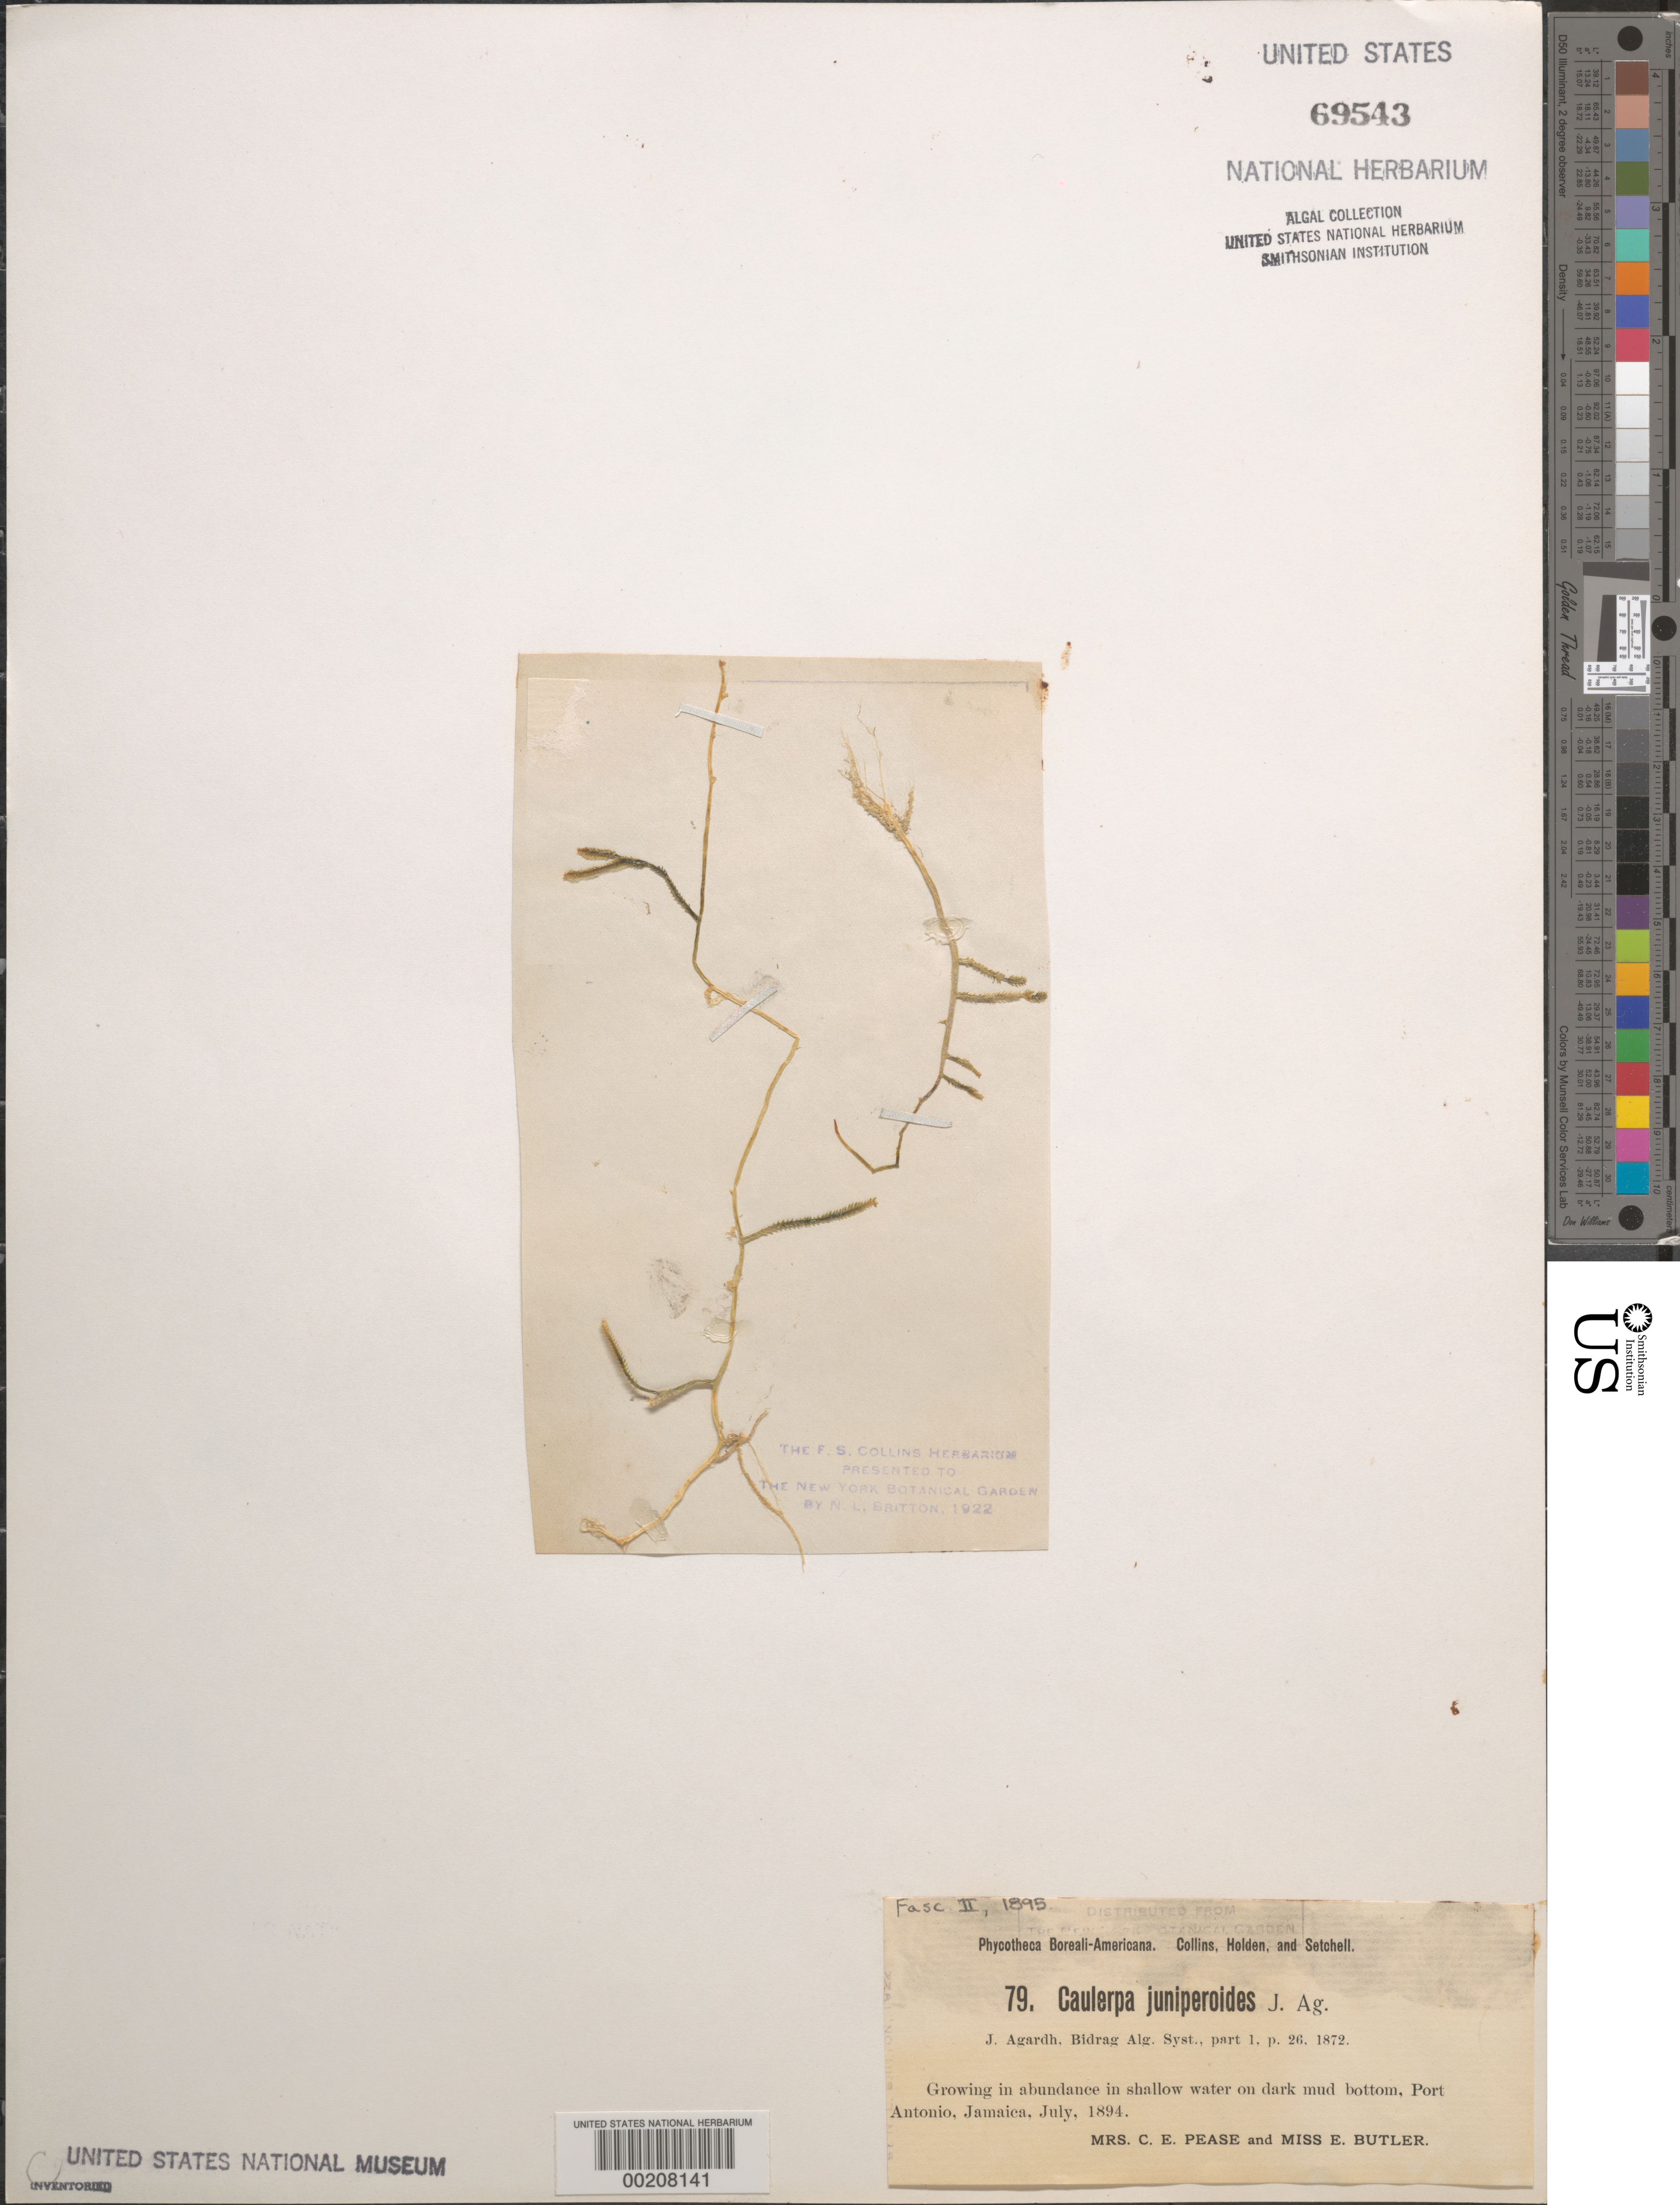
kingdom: Plantae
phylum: Chlorophyta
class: Ulvophyceae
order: Bryopsidales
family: Caulerpaceae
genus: Caulerpa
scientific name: Caulerpa juniperoides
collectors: C. Pease & E. Butler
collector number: PB-A 79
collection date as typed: Jul 1894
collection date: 1894-07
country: Jamaica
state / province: Portland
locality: Port Antonio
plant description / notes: Collins, Holden & Setchell, Phycotheca Boreali-Americana, Fasc. II, 1895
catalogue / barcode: US 69543